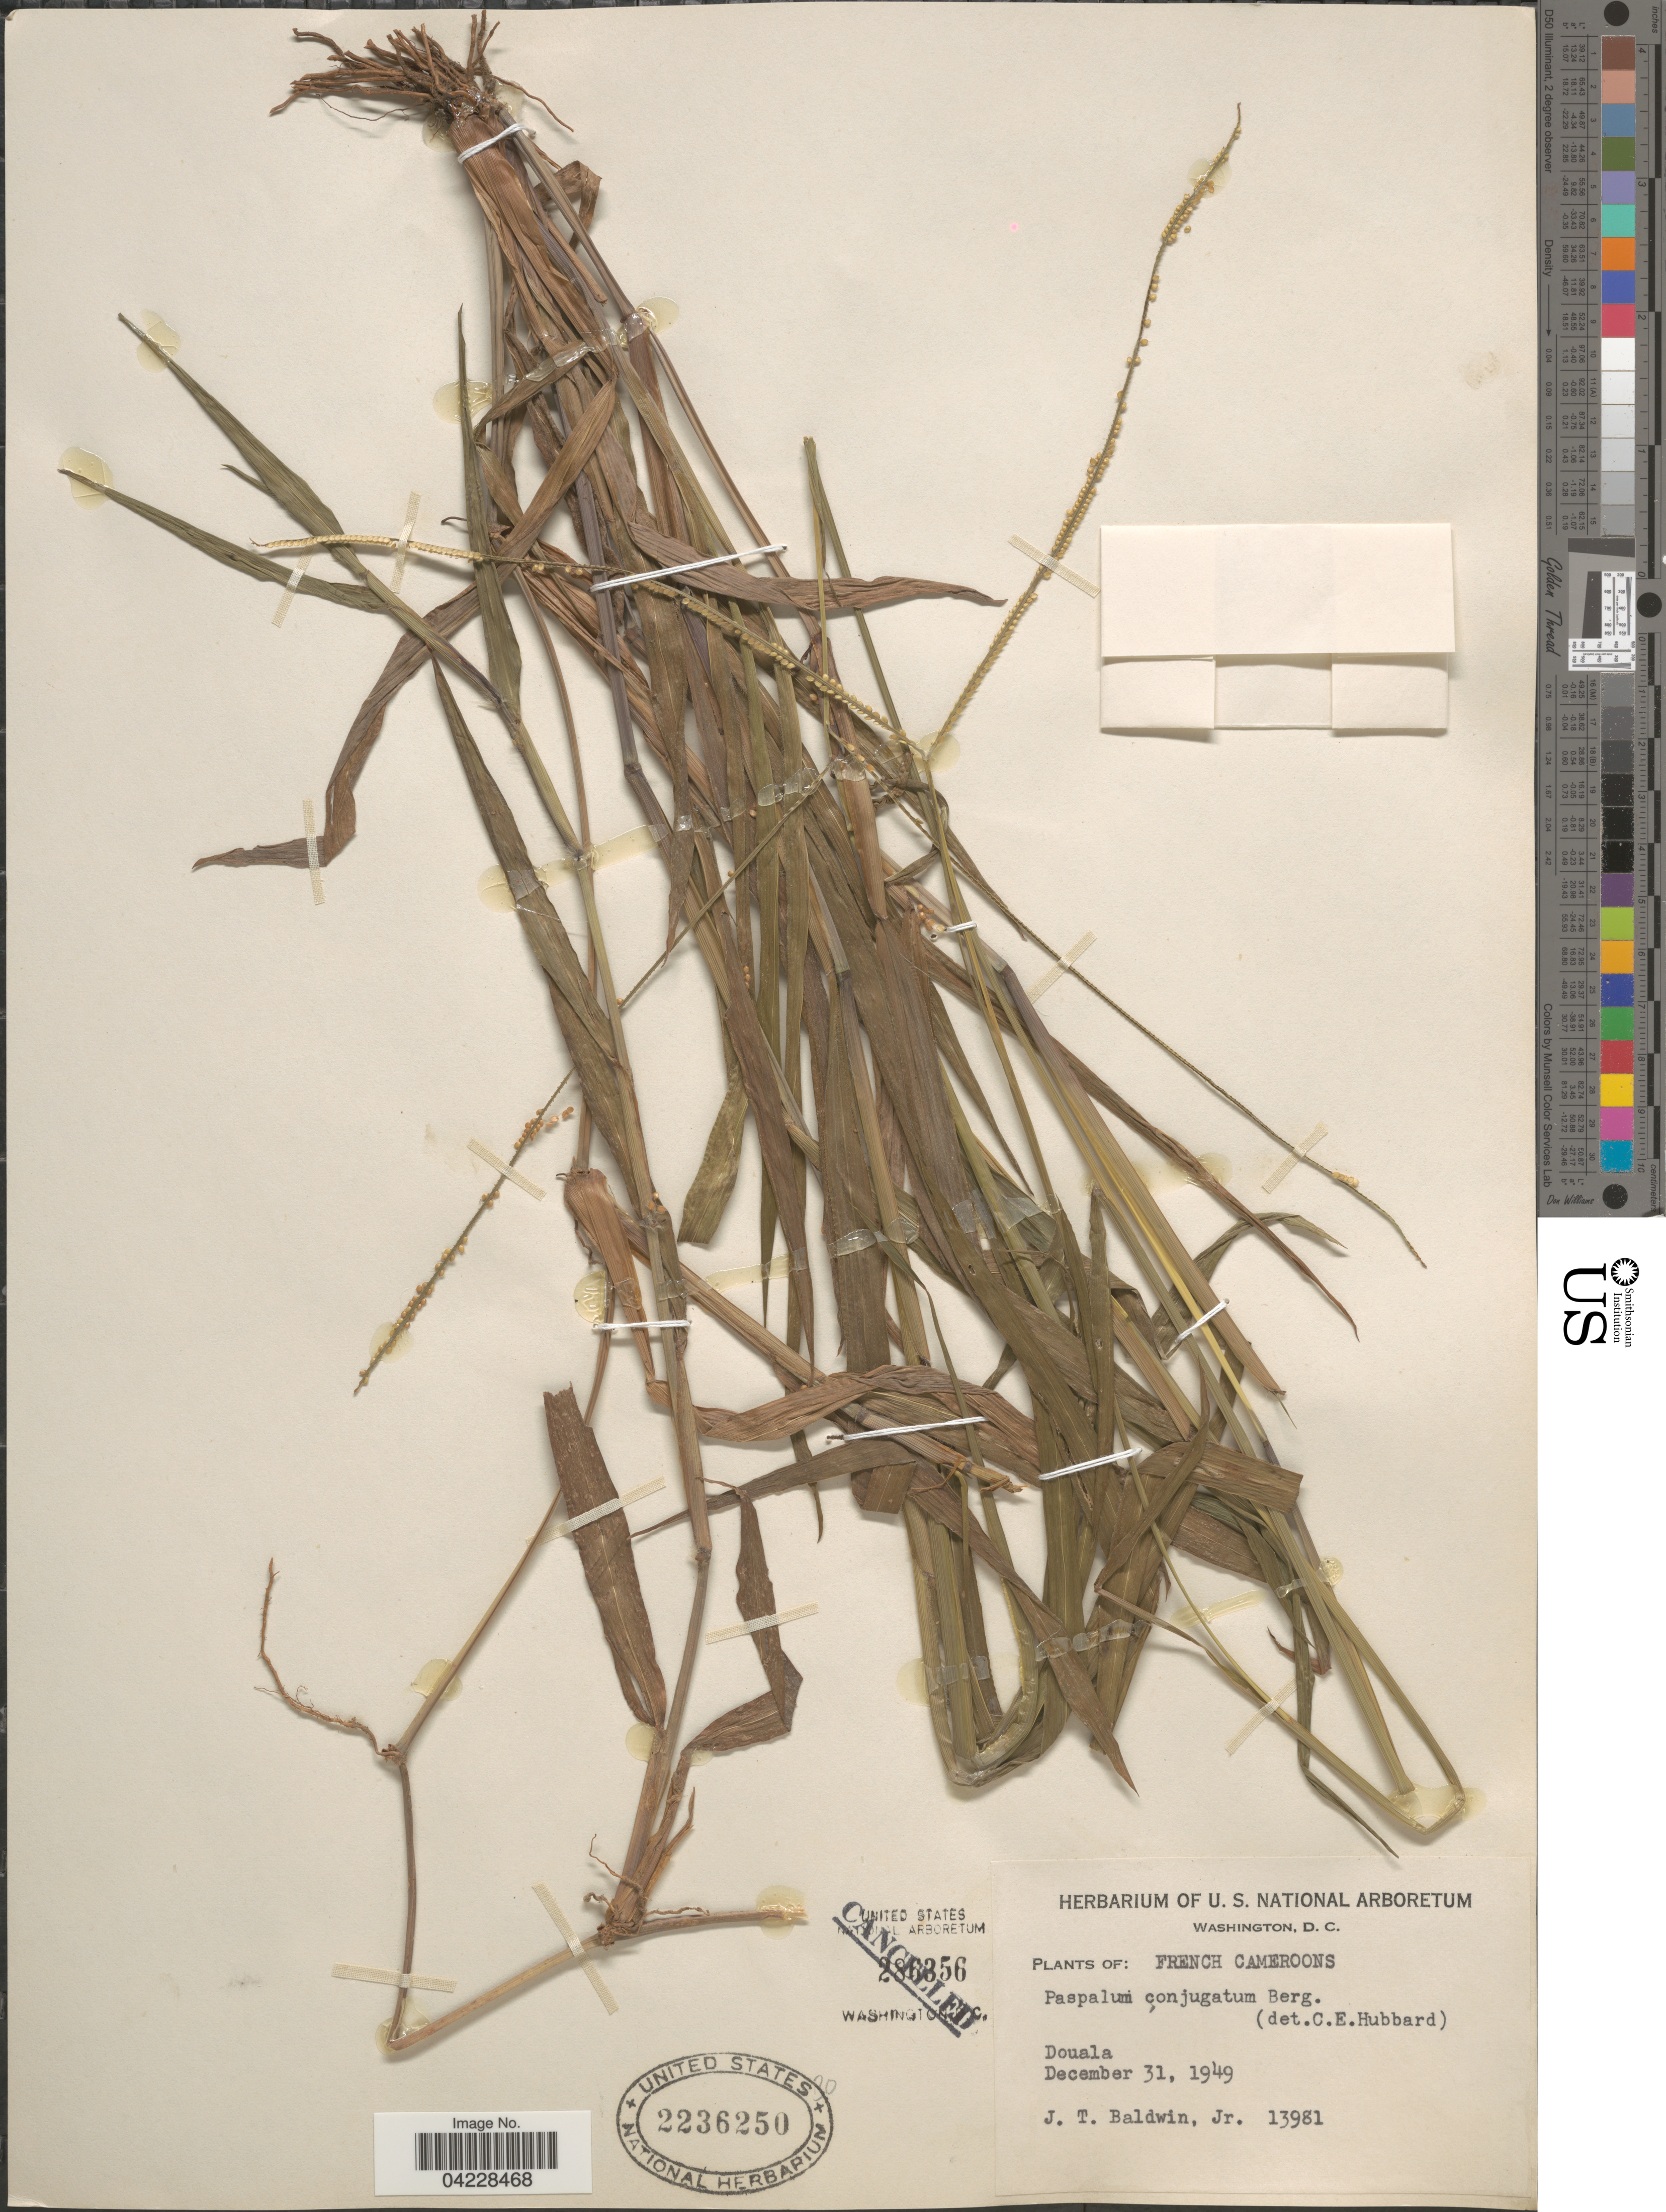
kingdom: Plantae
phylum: Tracheophyta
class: Liliopsida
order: Poales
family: Poaceae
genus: Paspalum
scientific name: Paspalum conjugatum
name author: P.J. Bergius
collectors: J. T. Baldwin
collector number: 13981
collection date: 1949-12-31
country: Cameroon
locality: French Cameroons. Douala.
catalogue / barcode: US 2236250